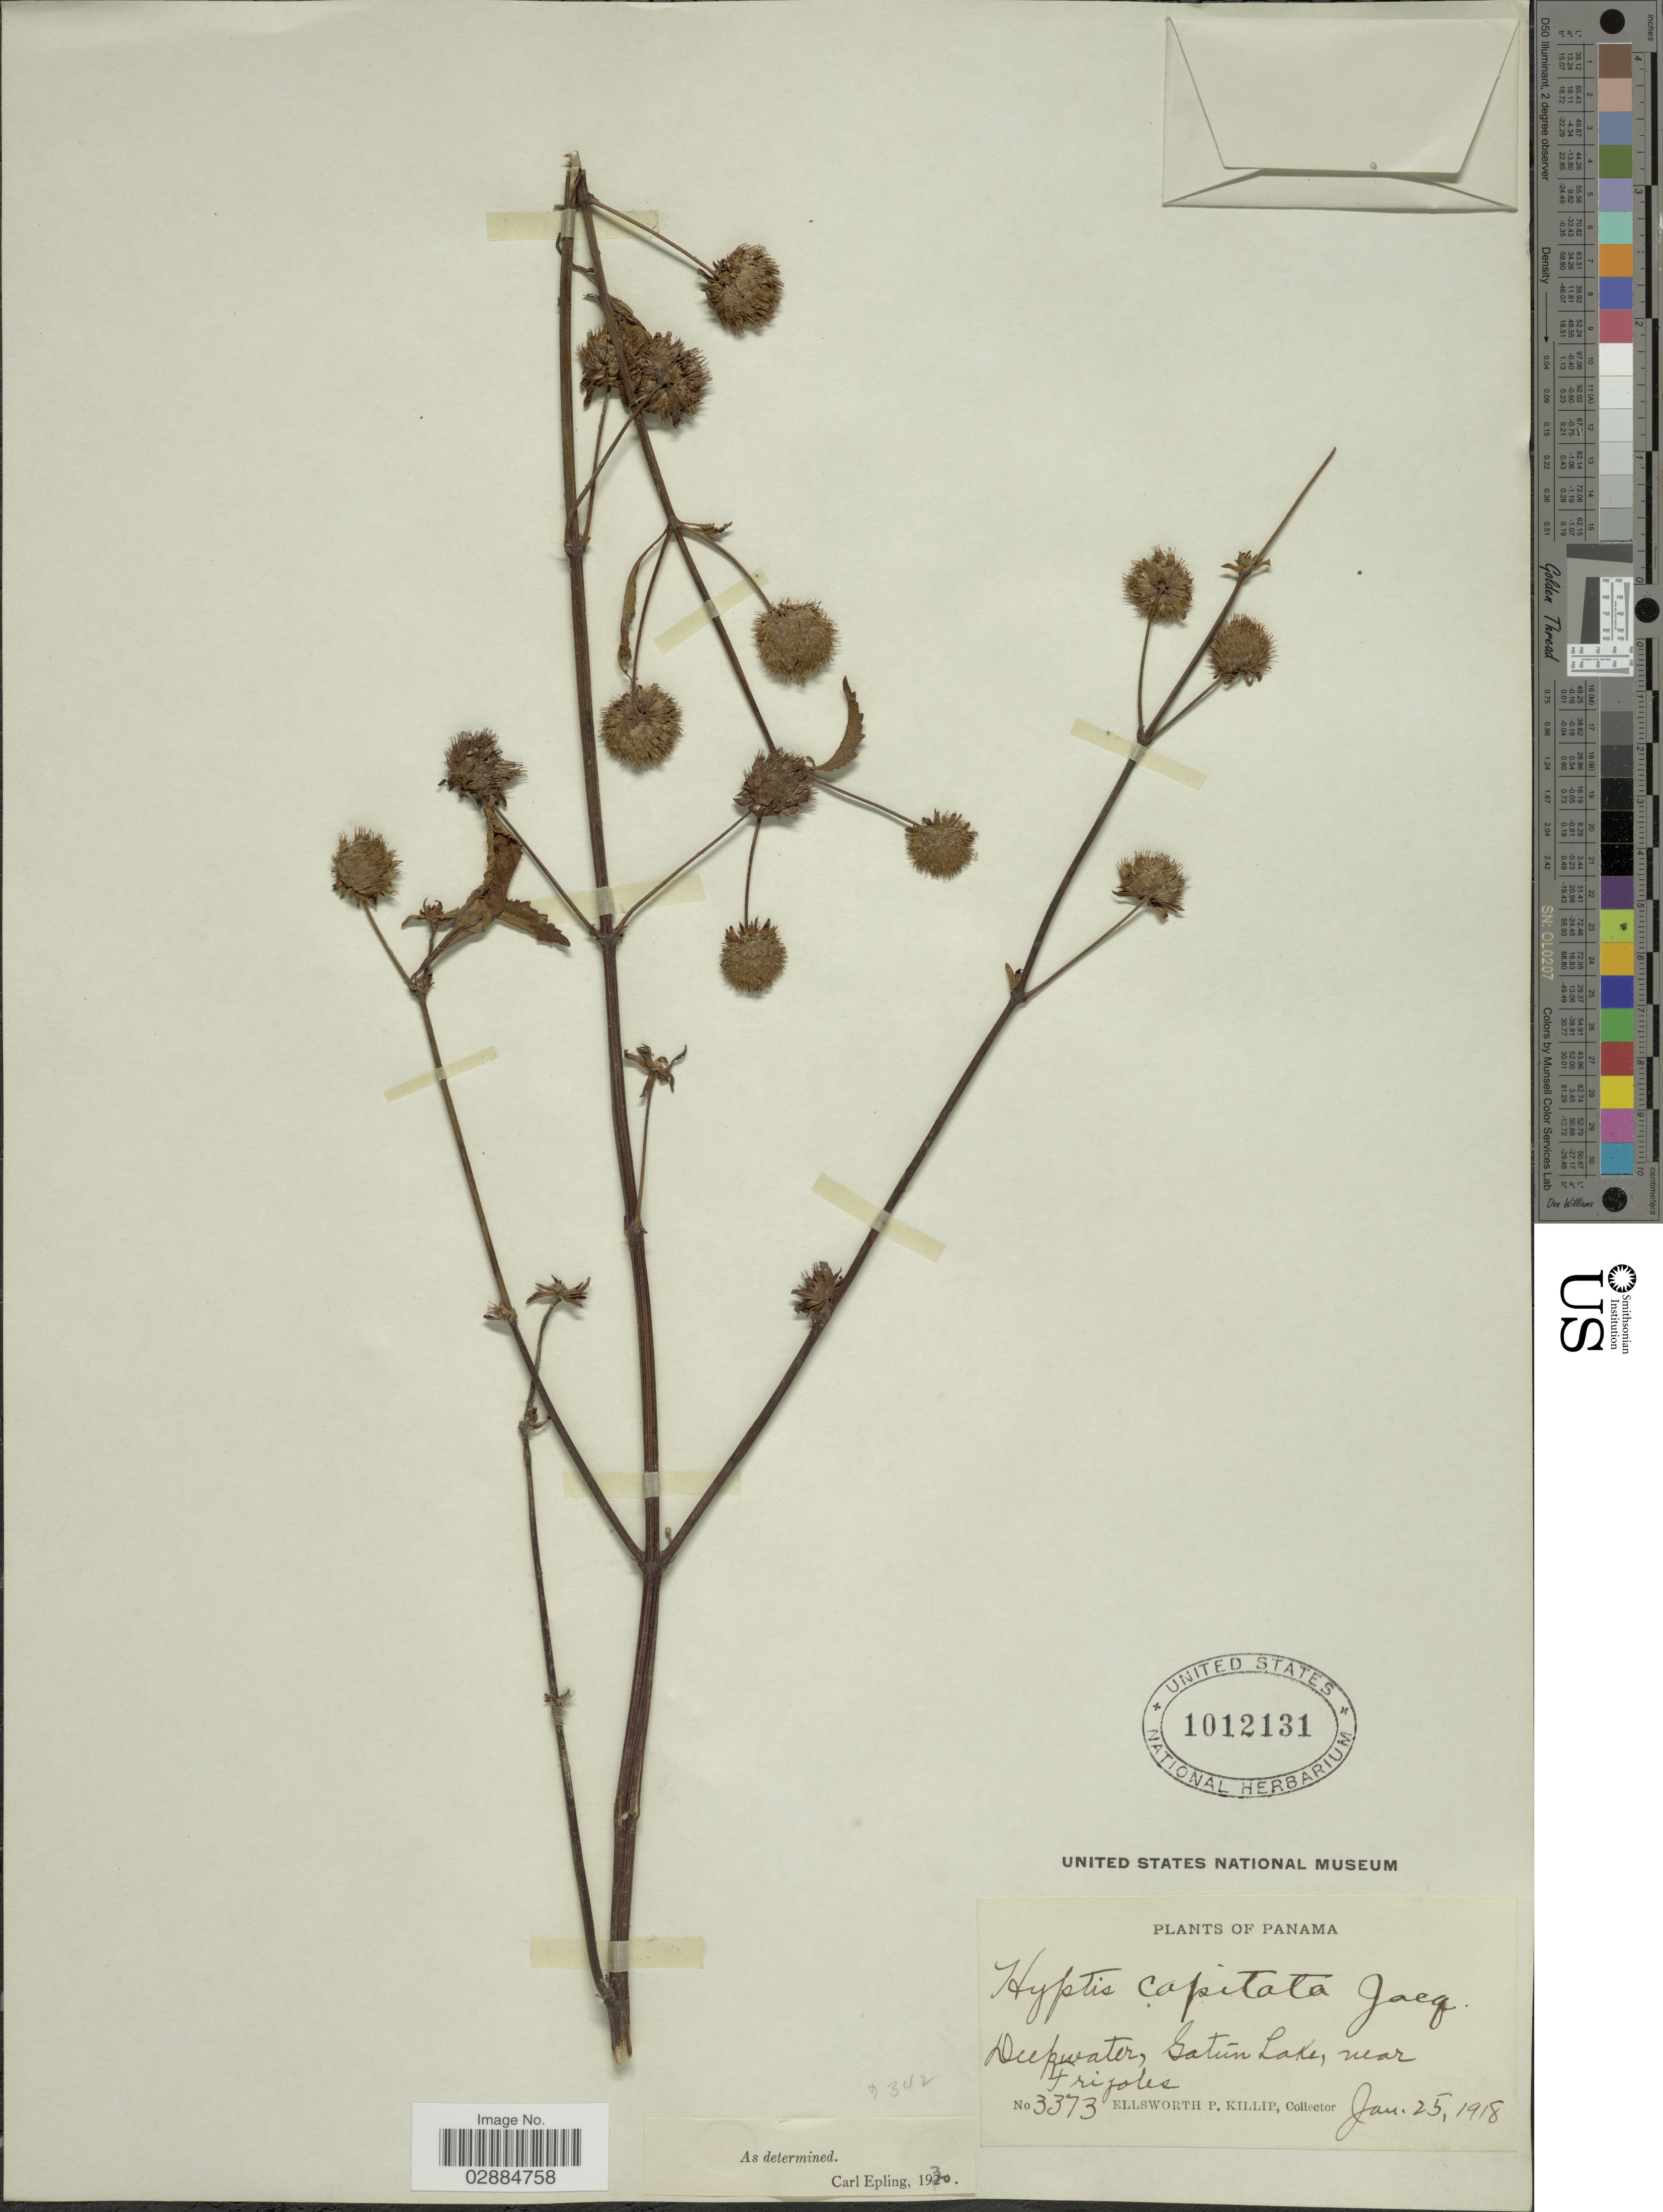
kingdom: Plantae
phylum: Tracheophyta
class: Magnoliopsida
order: Lamiales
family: Lamiaceae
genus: Hyptis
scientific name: Hyptis capitata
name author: Jacq.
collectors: E. P. Killip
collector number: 3373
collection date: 1918-01-25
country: Panama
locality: Deepwater, Gatún Lake, near Frijoles.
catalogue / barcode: US 1012131